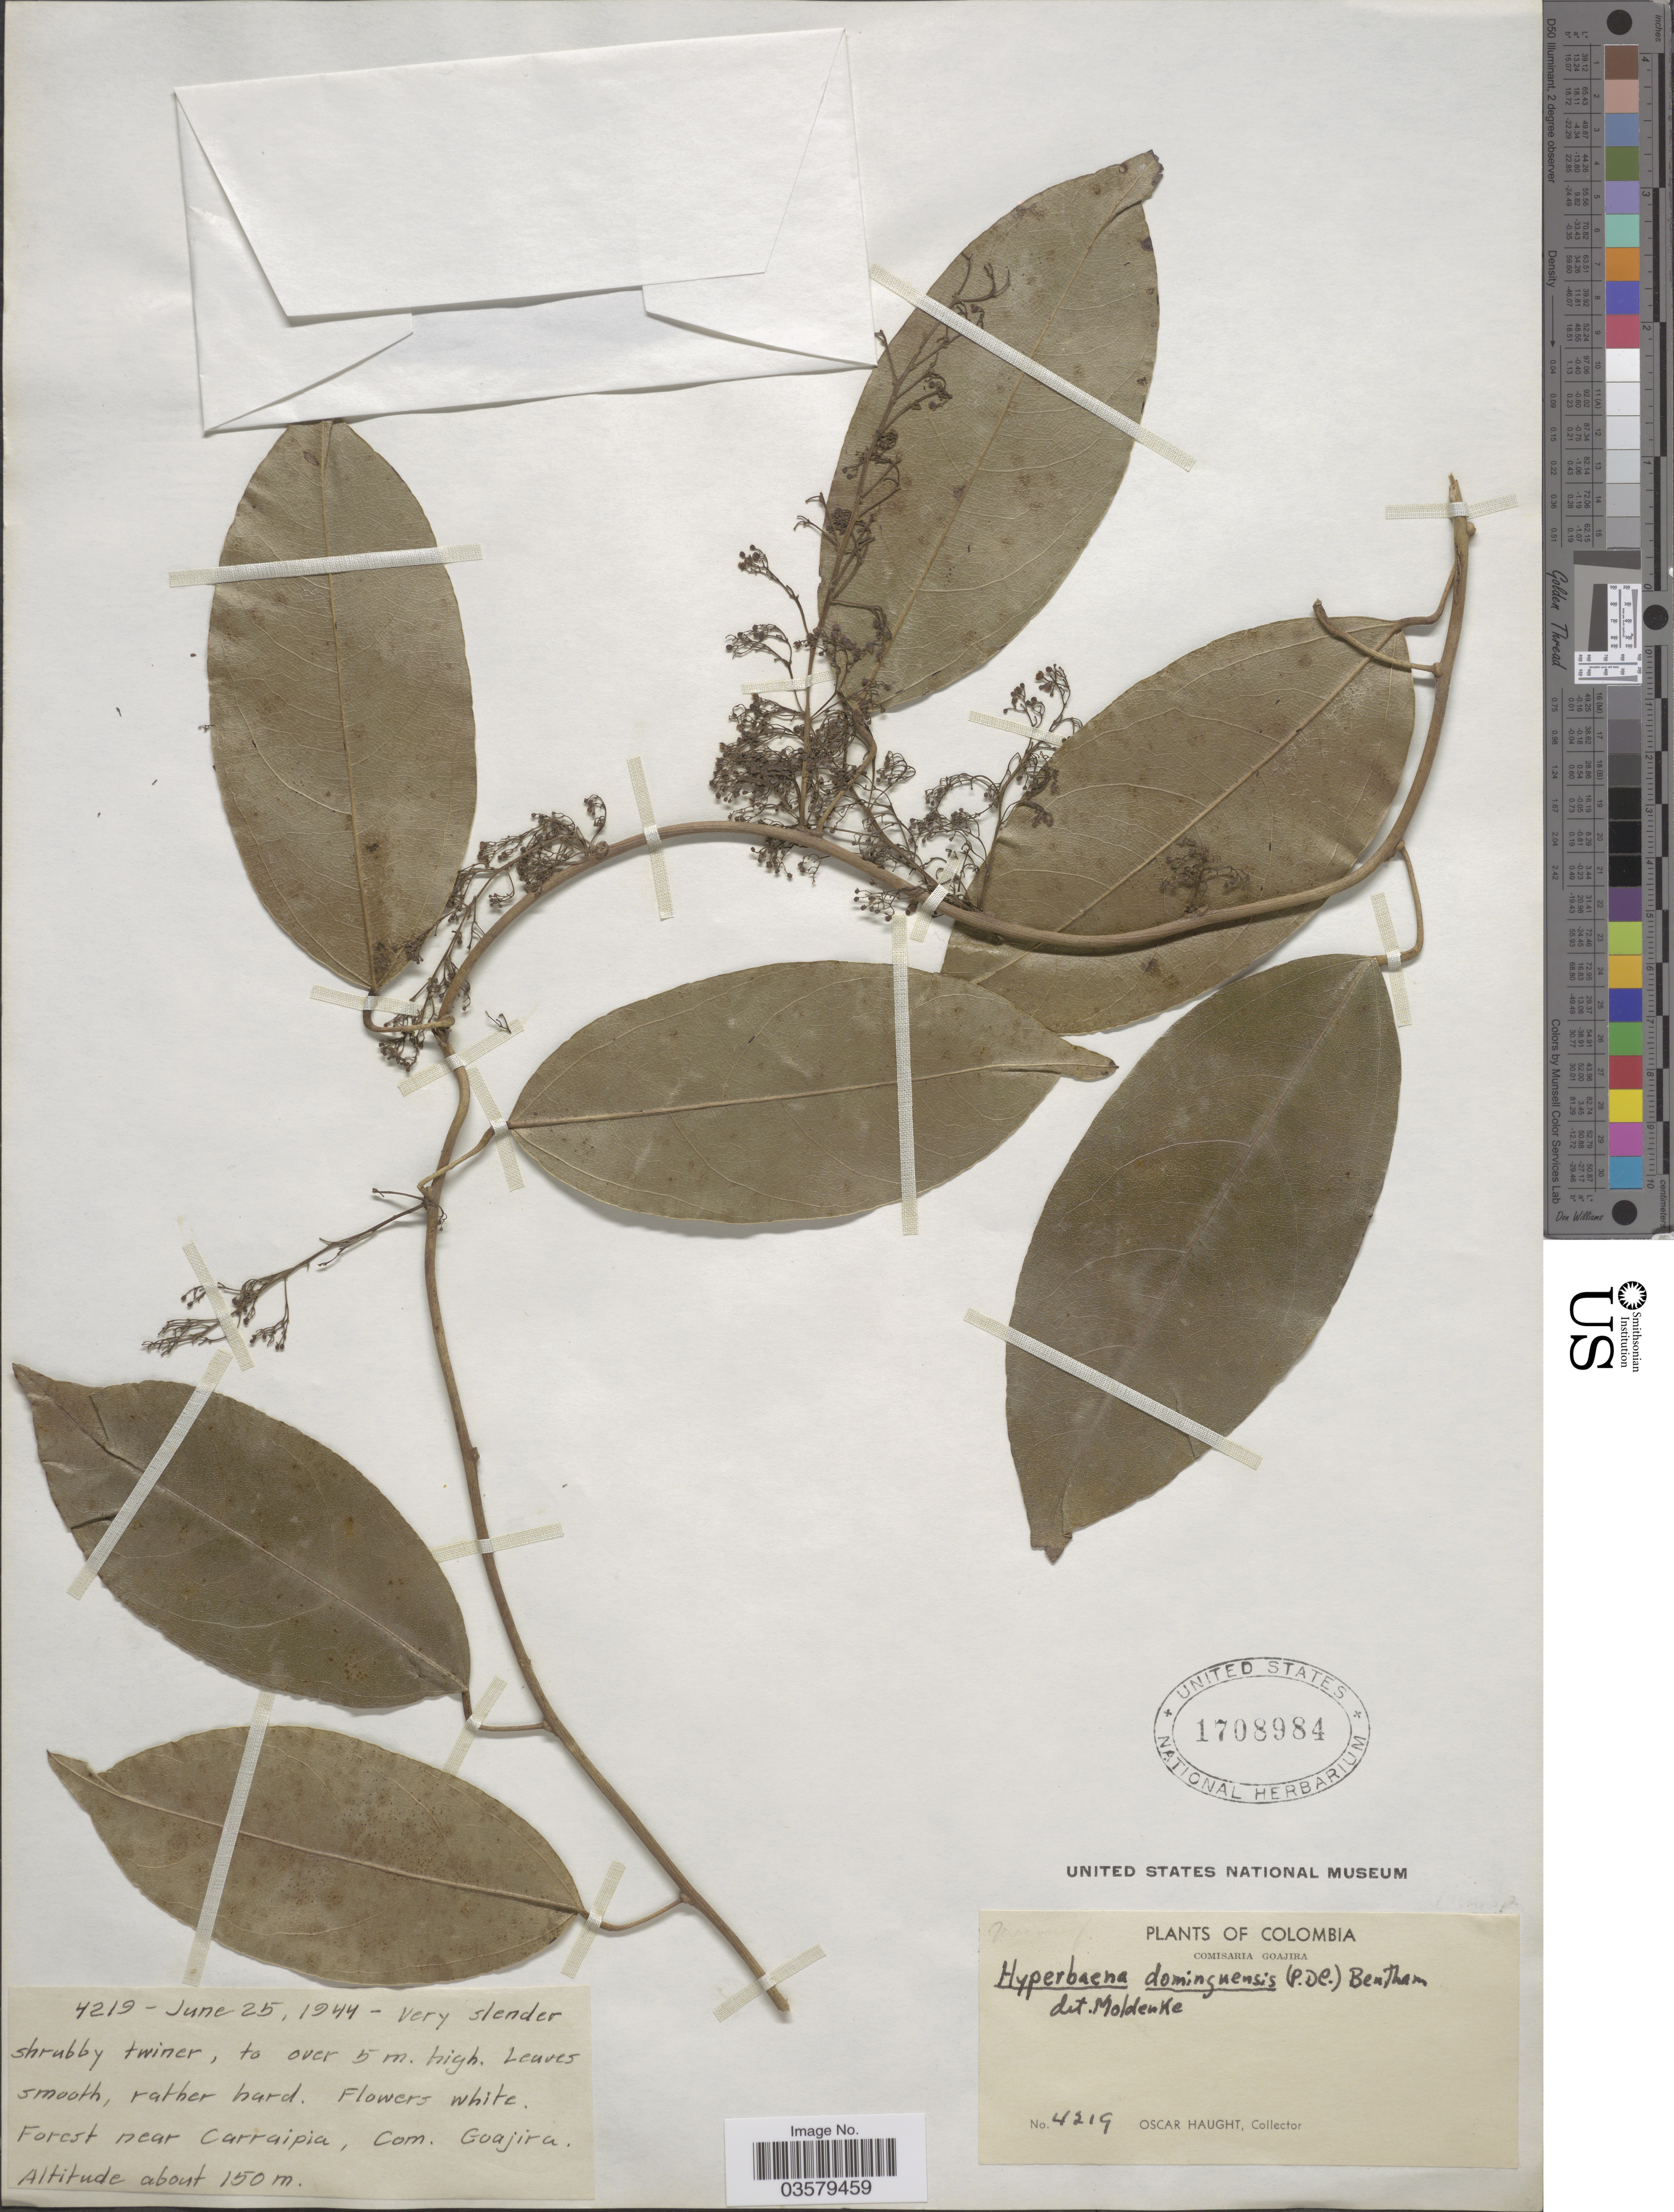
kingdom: Plantae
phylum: Tracheophyta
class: Magnoliopsida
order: Ranunculales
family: Menispermaceae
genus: Hyperbaena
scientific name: Hyperbaena domingensis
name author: (DC.) Benth.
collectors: O. Haught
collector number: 4219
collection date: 1944-06-25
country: Colombia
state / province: La Guajira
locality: Comisaria Goajira. Forest near Carraipia.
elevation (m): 150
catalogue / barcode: US 1708984